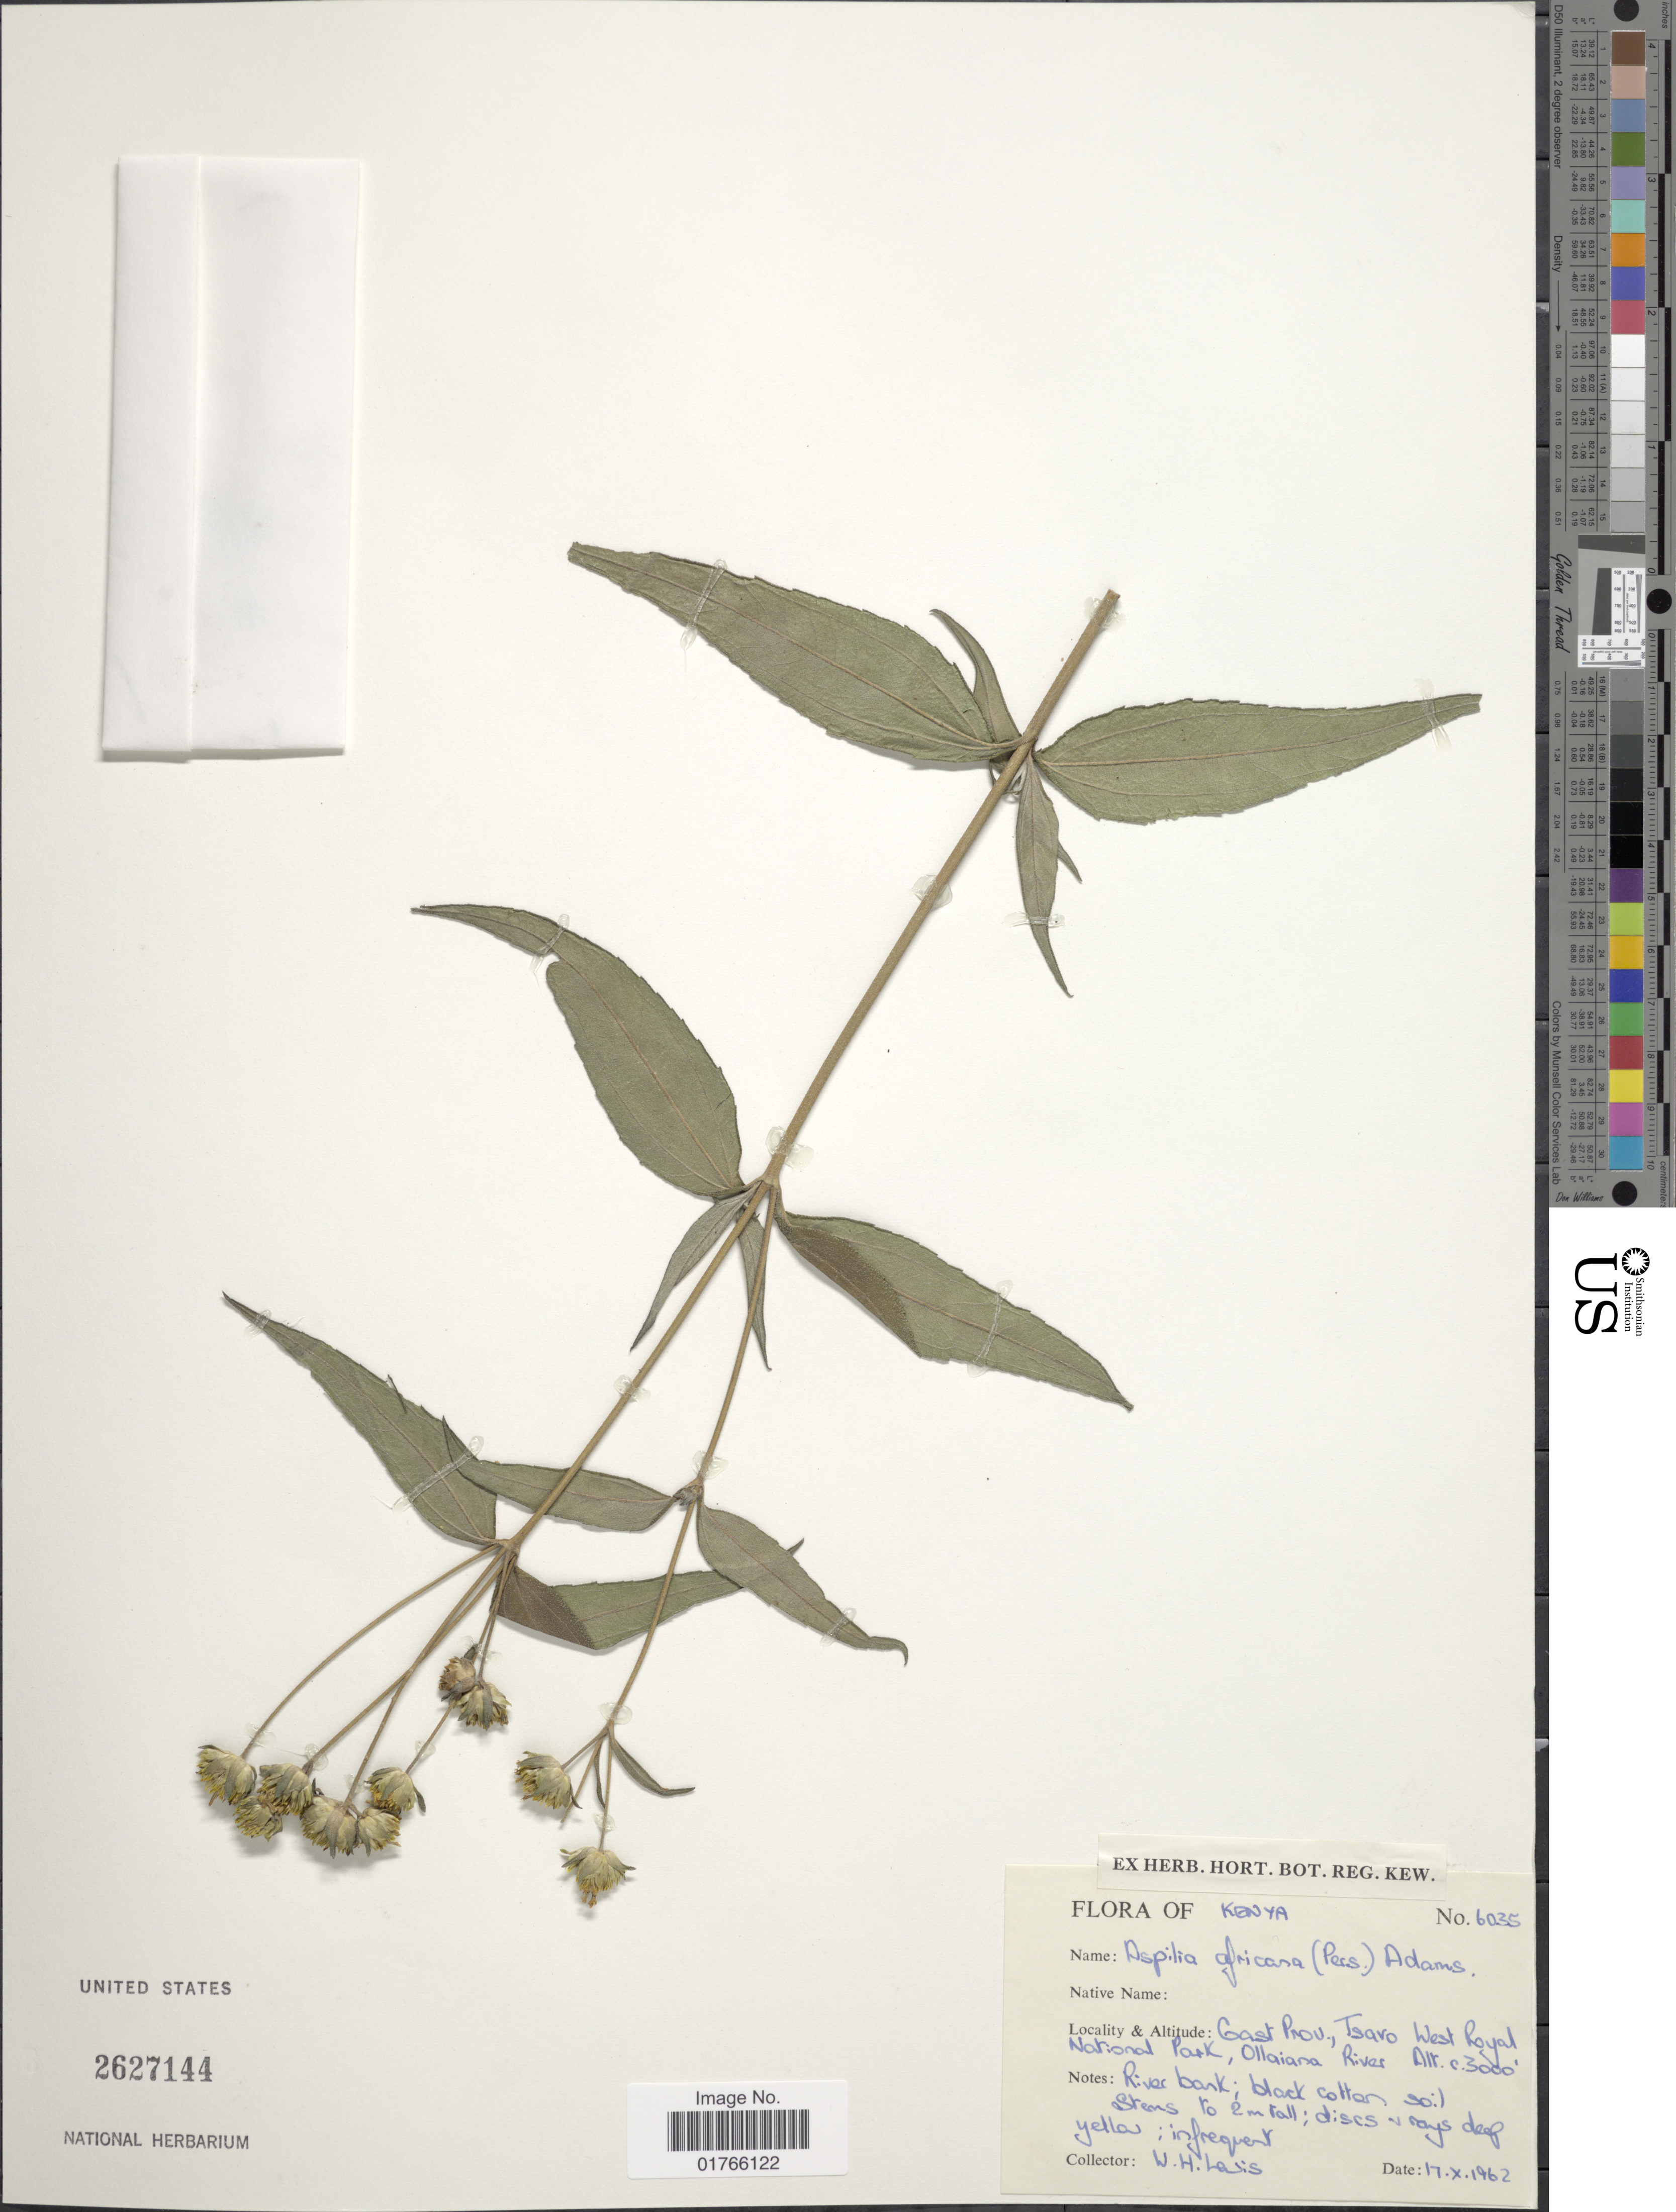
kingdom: Plantae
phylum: Tracheophyta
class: Magnoliopsida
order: Asterales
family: Asteraceae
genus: Aspilia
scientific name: Aspilia africana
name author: (Pers.) C.D. Adams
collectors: W. Lasis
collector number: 6035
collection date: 1962-10-17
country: Kenya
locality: Gast Prov., Tsaro West Royal National Park, Ollaiara River [interpreted]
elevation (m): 914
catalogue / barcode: US 2627144